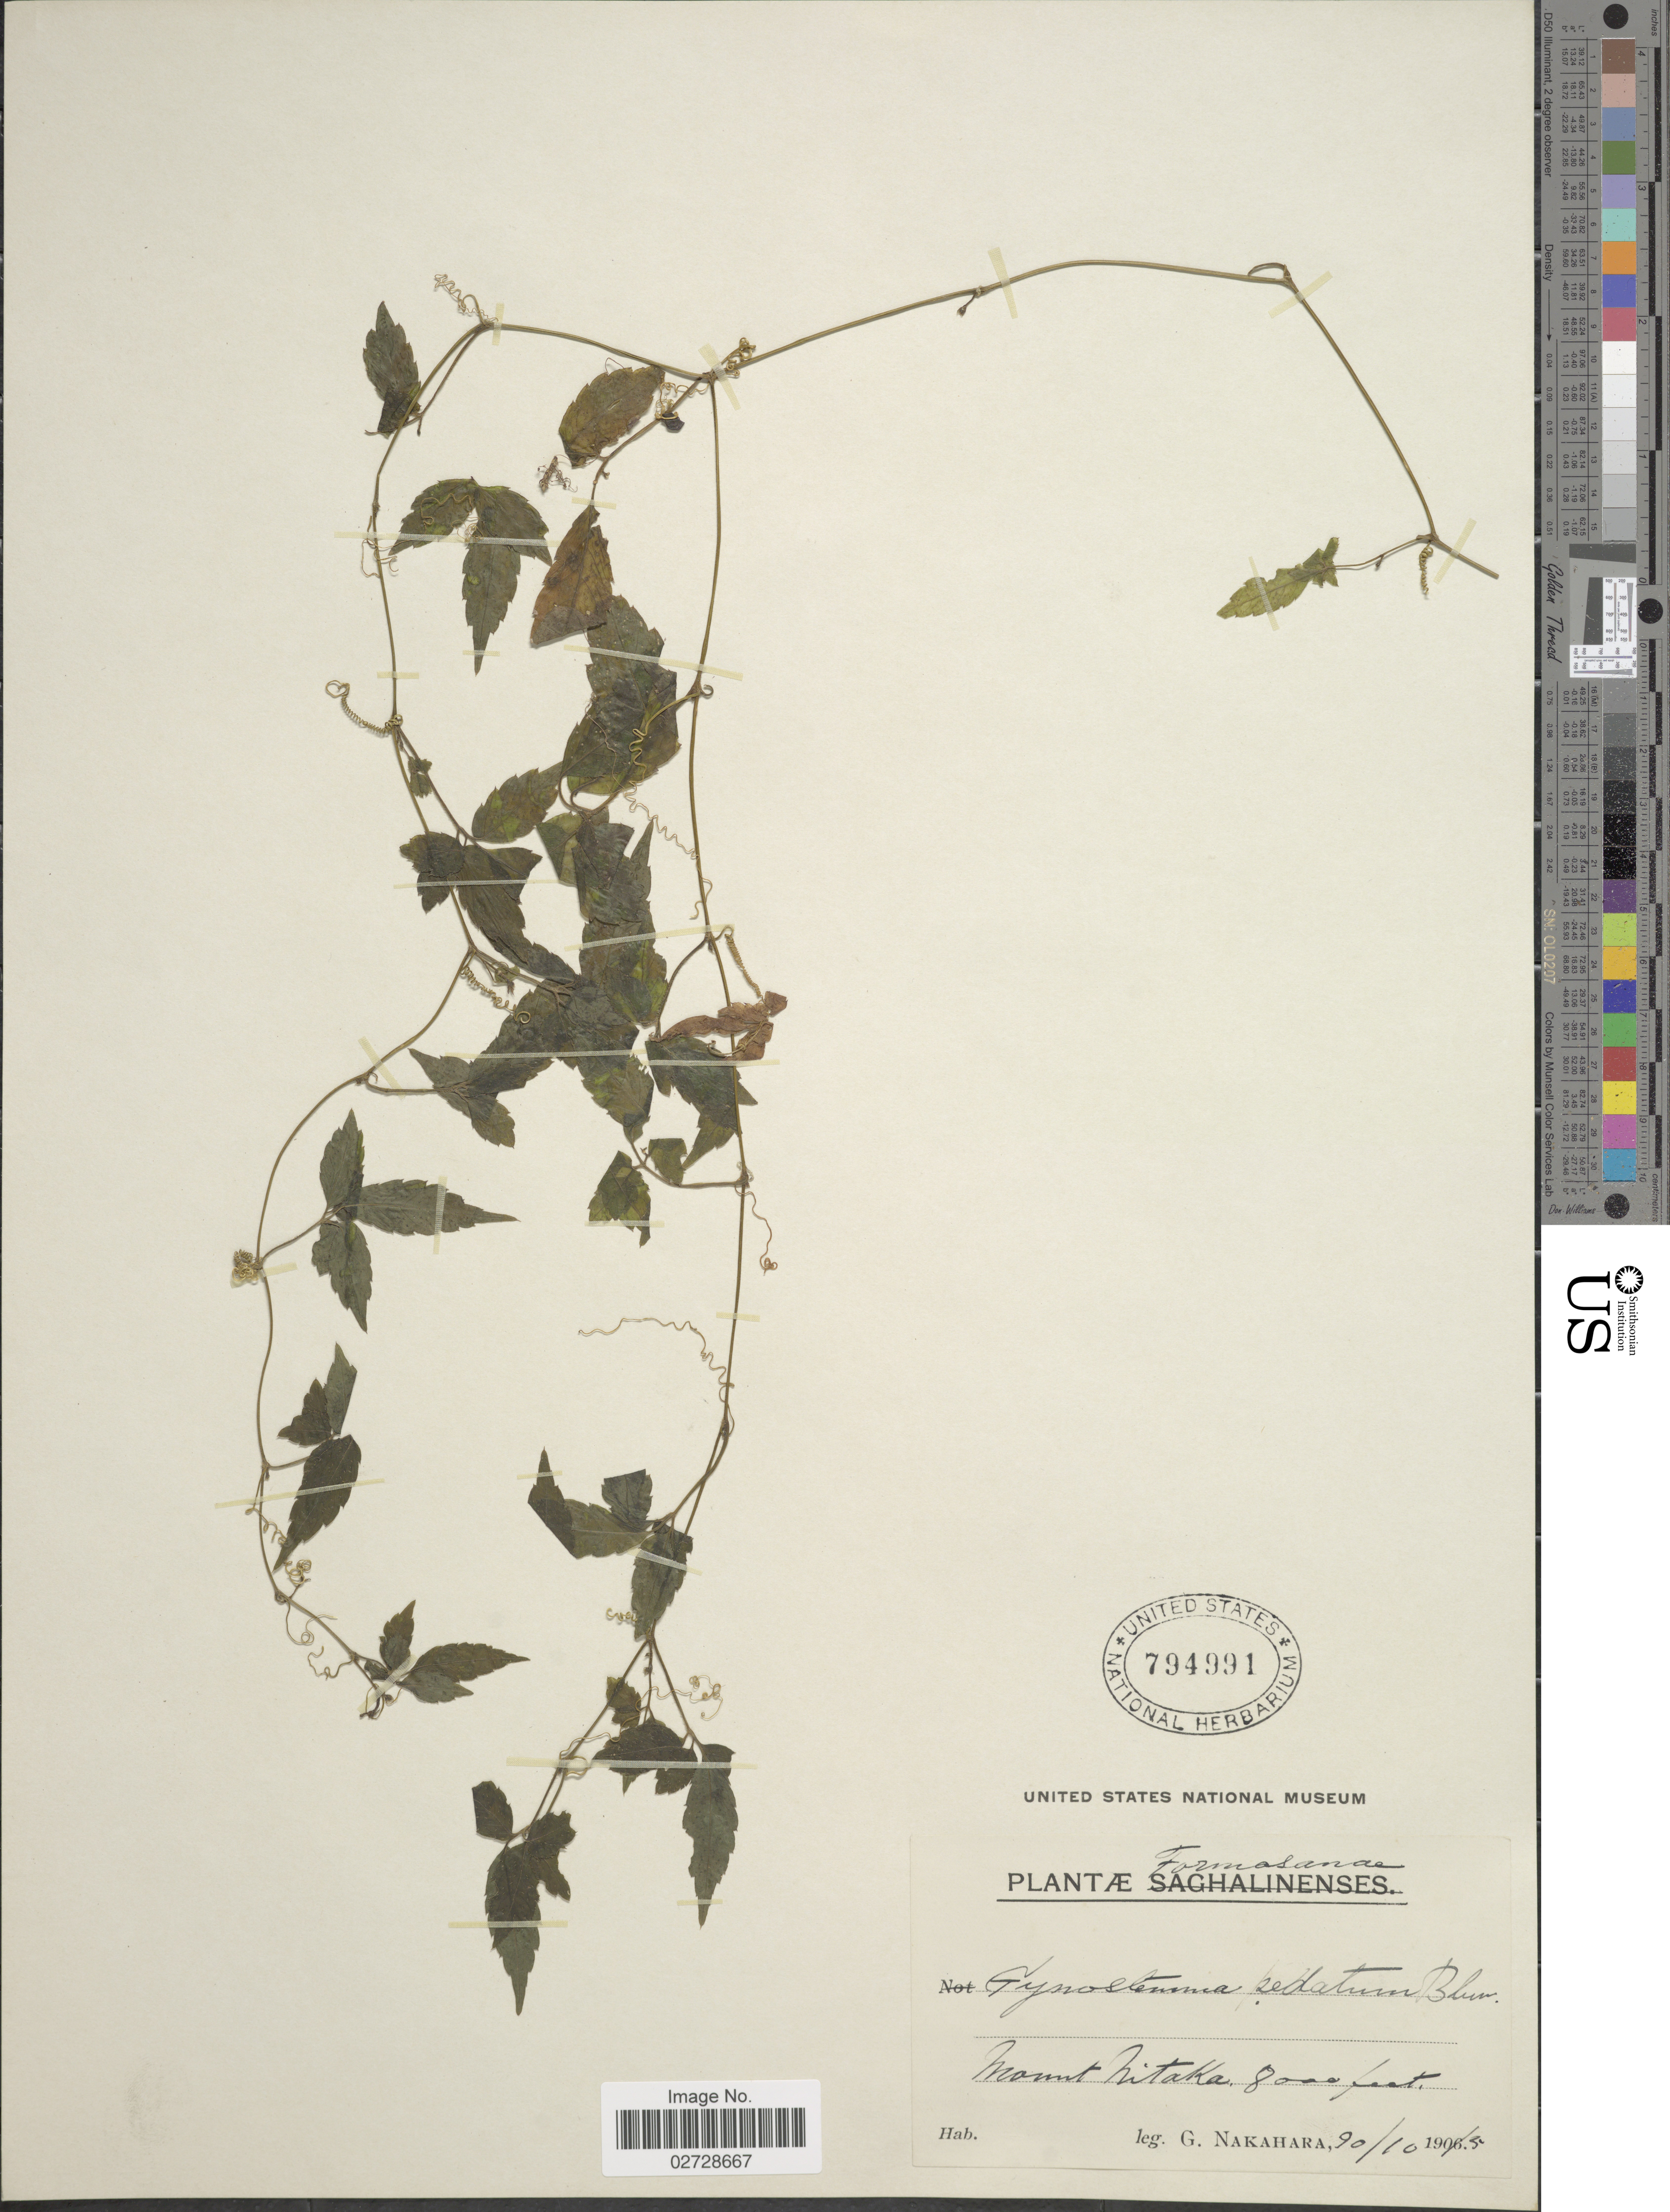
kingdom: Plantae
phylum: Tracheophyta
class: Magnoliopsida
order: Cucurbitales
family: Cucurbitaceae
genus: Gynostemma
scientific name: Gynostemma pentaphyllum var. pentaphyllum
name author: (Thunb.) Makino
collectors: G. Nakahara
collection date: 1905-10-20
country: Taiwan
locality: Formosanae, Mount Nitaka.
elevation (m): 2438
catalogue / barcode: US 794991